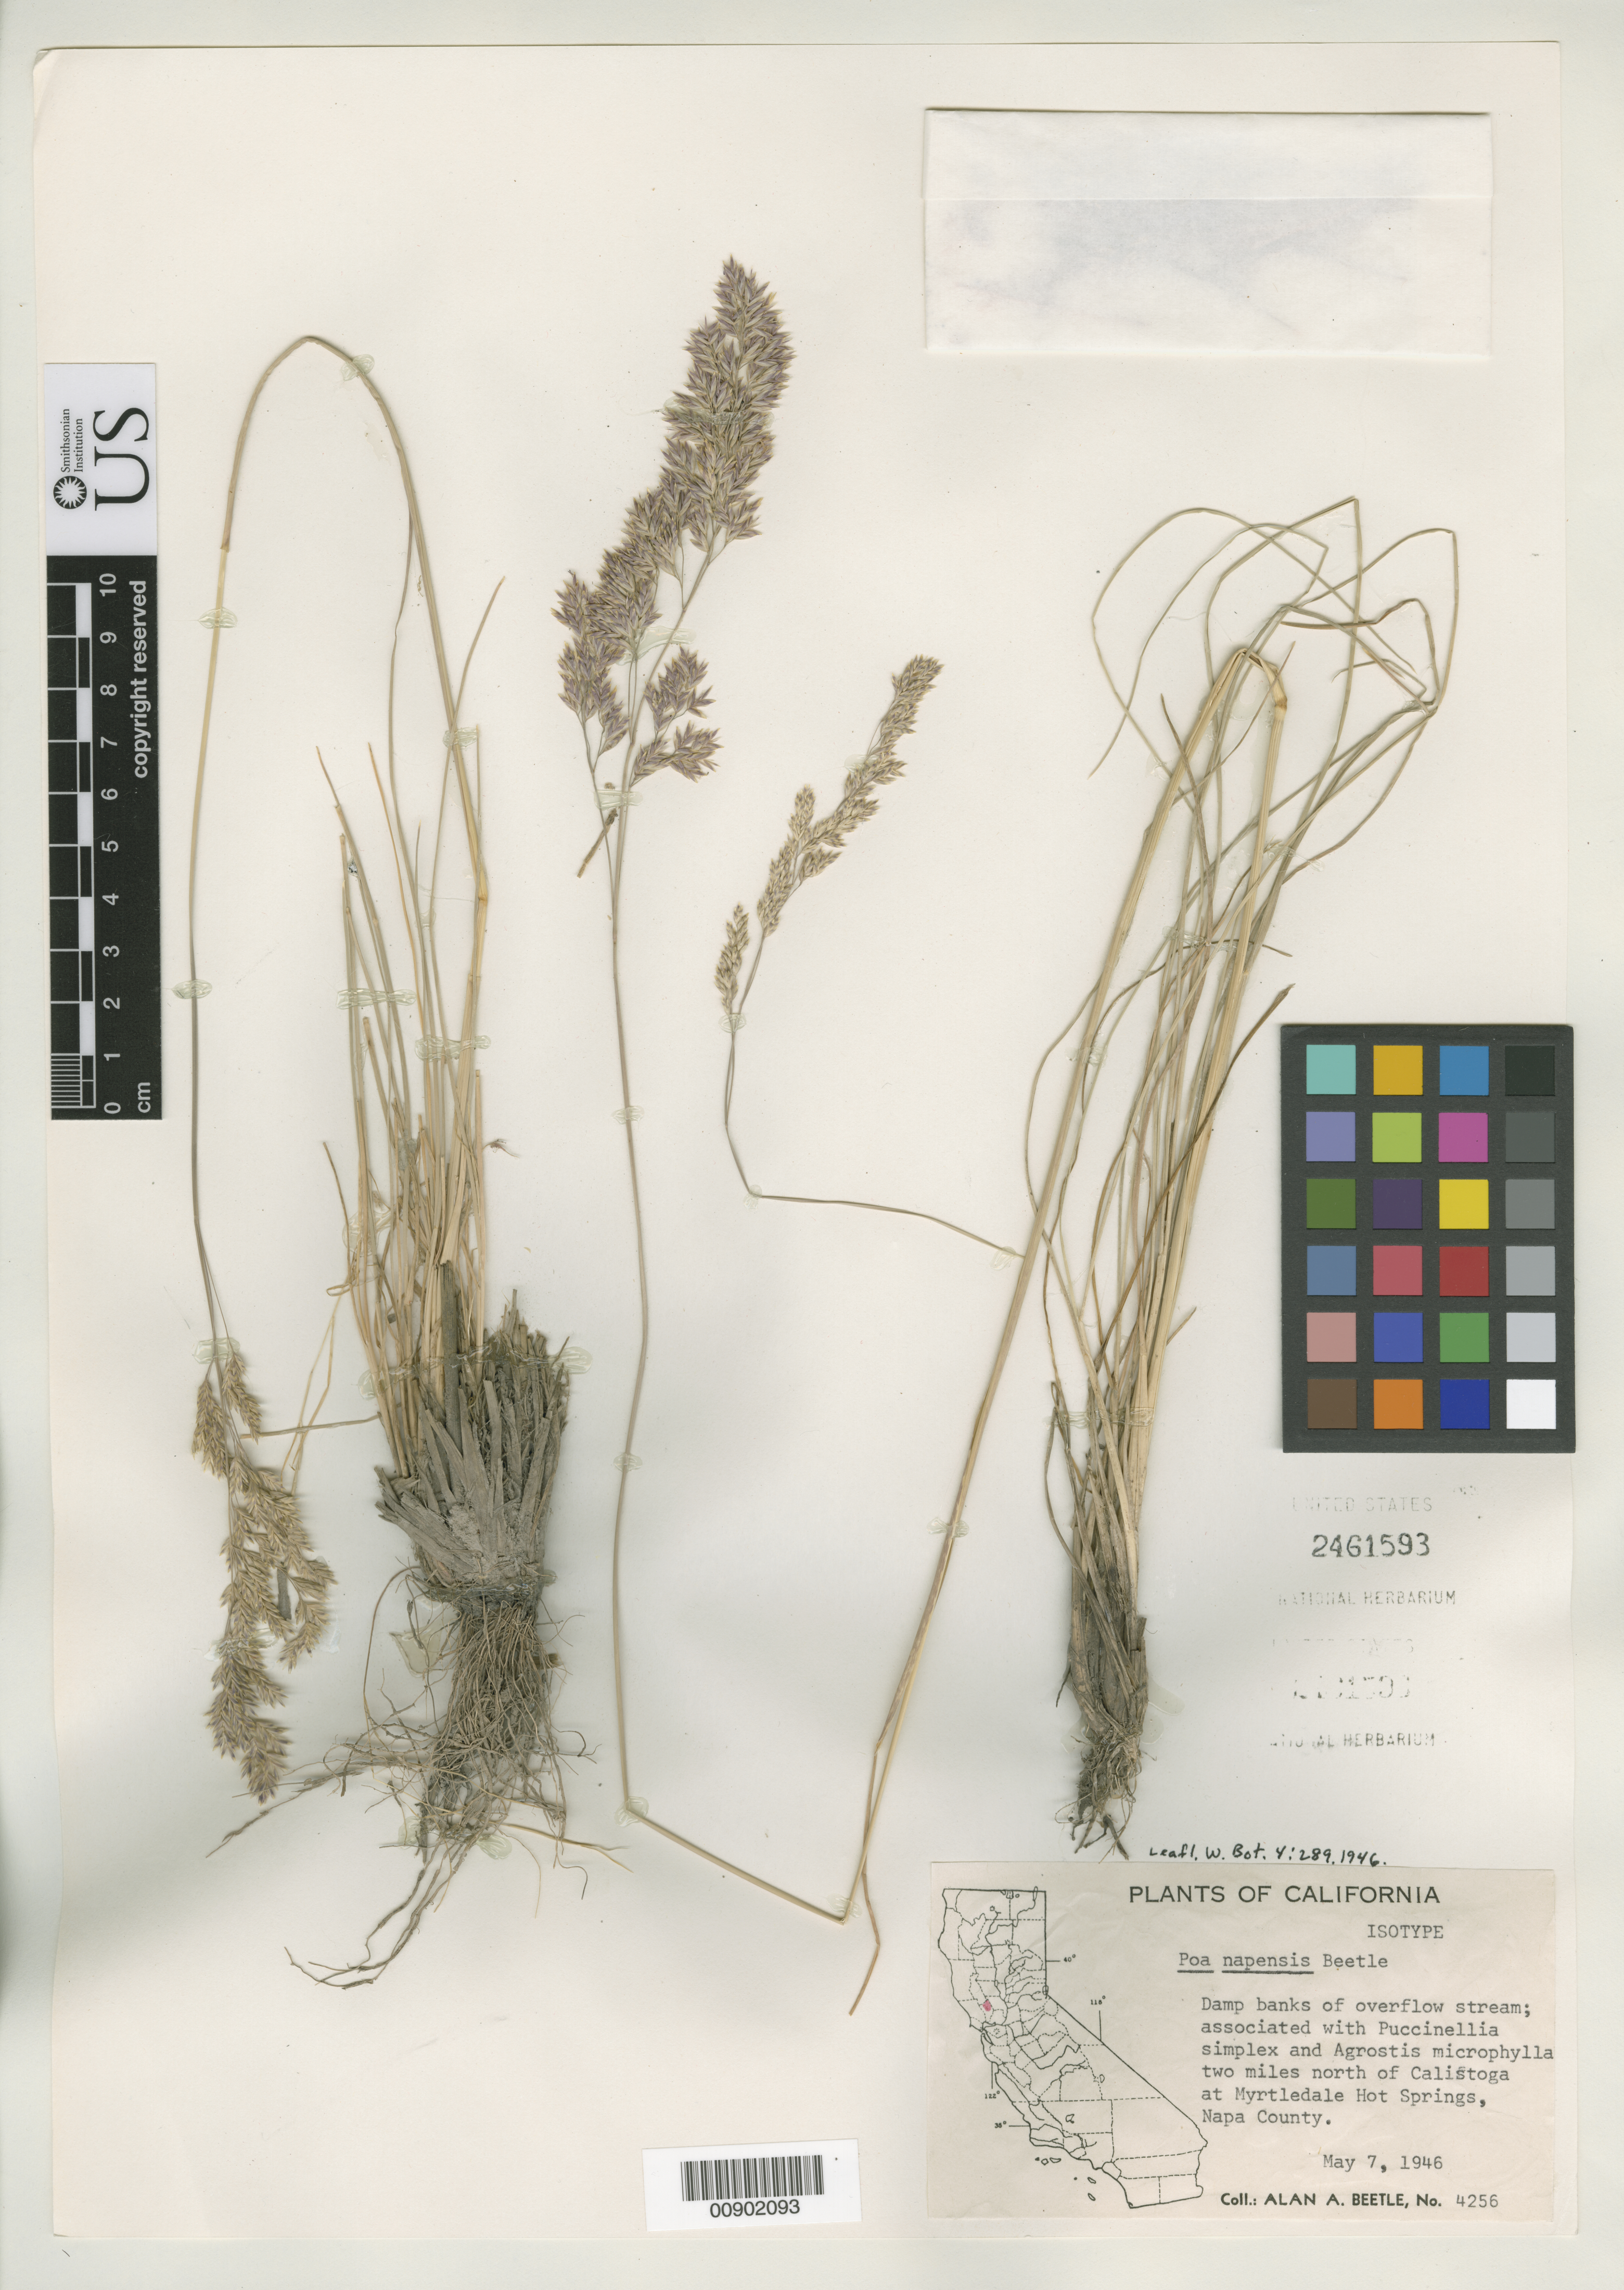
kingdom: Plantae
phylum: Tracheophyta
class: Liliopsida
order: Poales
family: Poaceae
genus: Poa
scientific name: Poa napensis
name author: Beetle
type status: Isotype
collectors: A. A. Beetle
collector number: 4256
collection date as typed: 07 May 1946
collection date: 1946-05-07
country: United States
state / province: California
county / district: Napa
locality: Two miles north of Calistoga at Myrtledale Hot Springs, Napa County.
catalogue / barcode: US 2461593